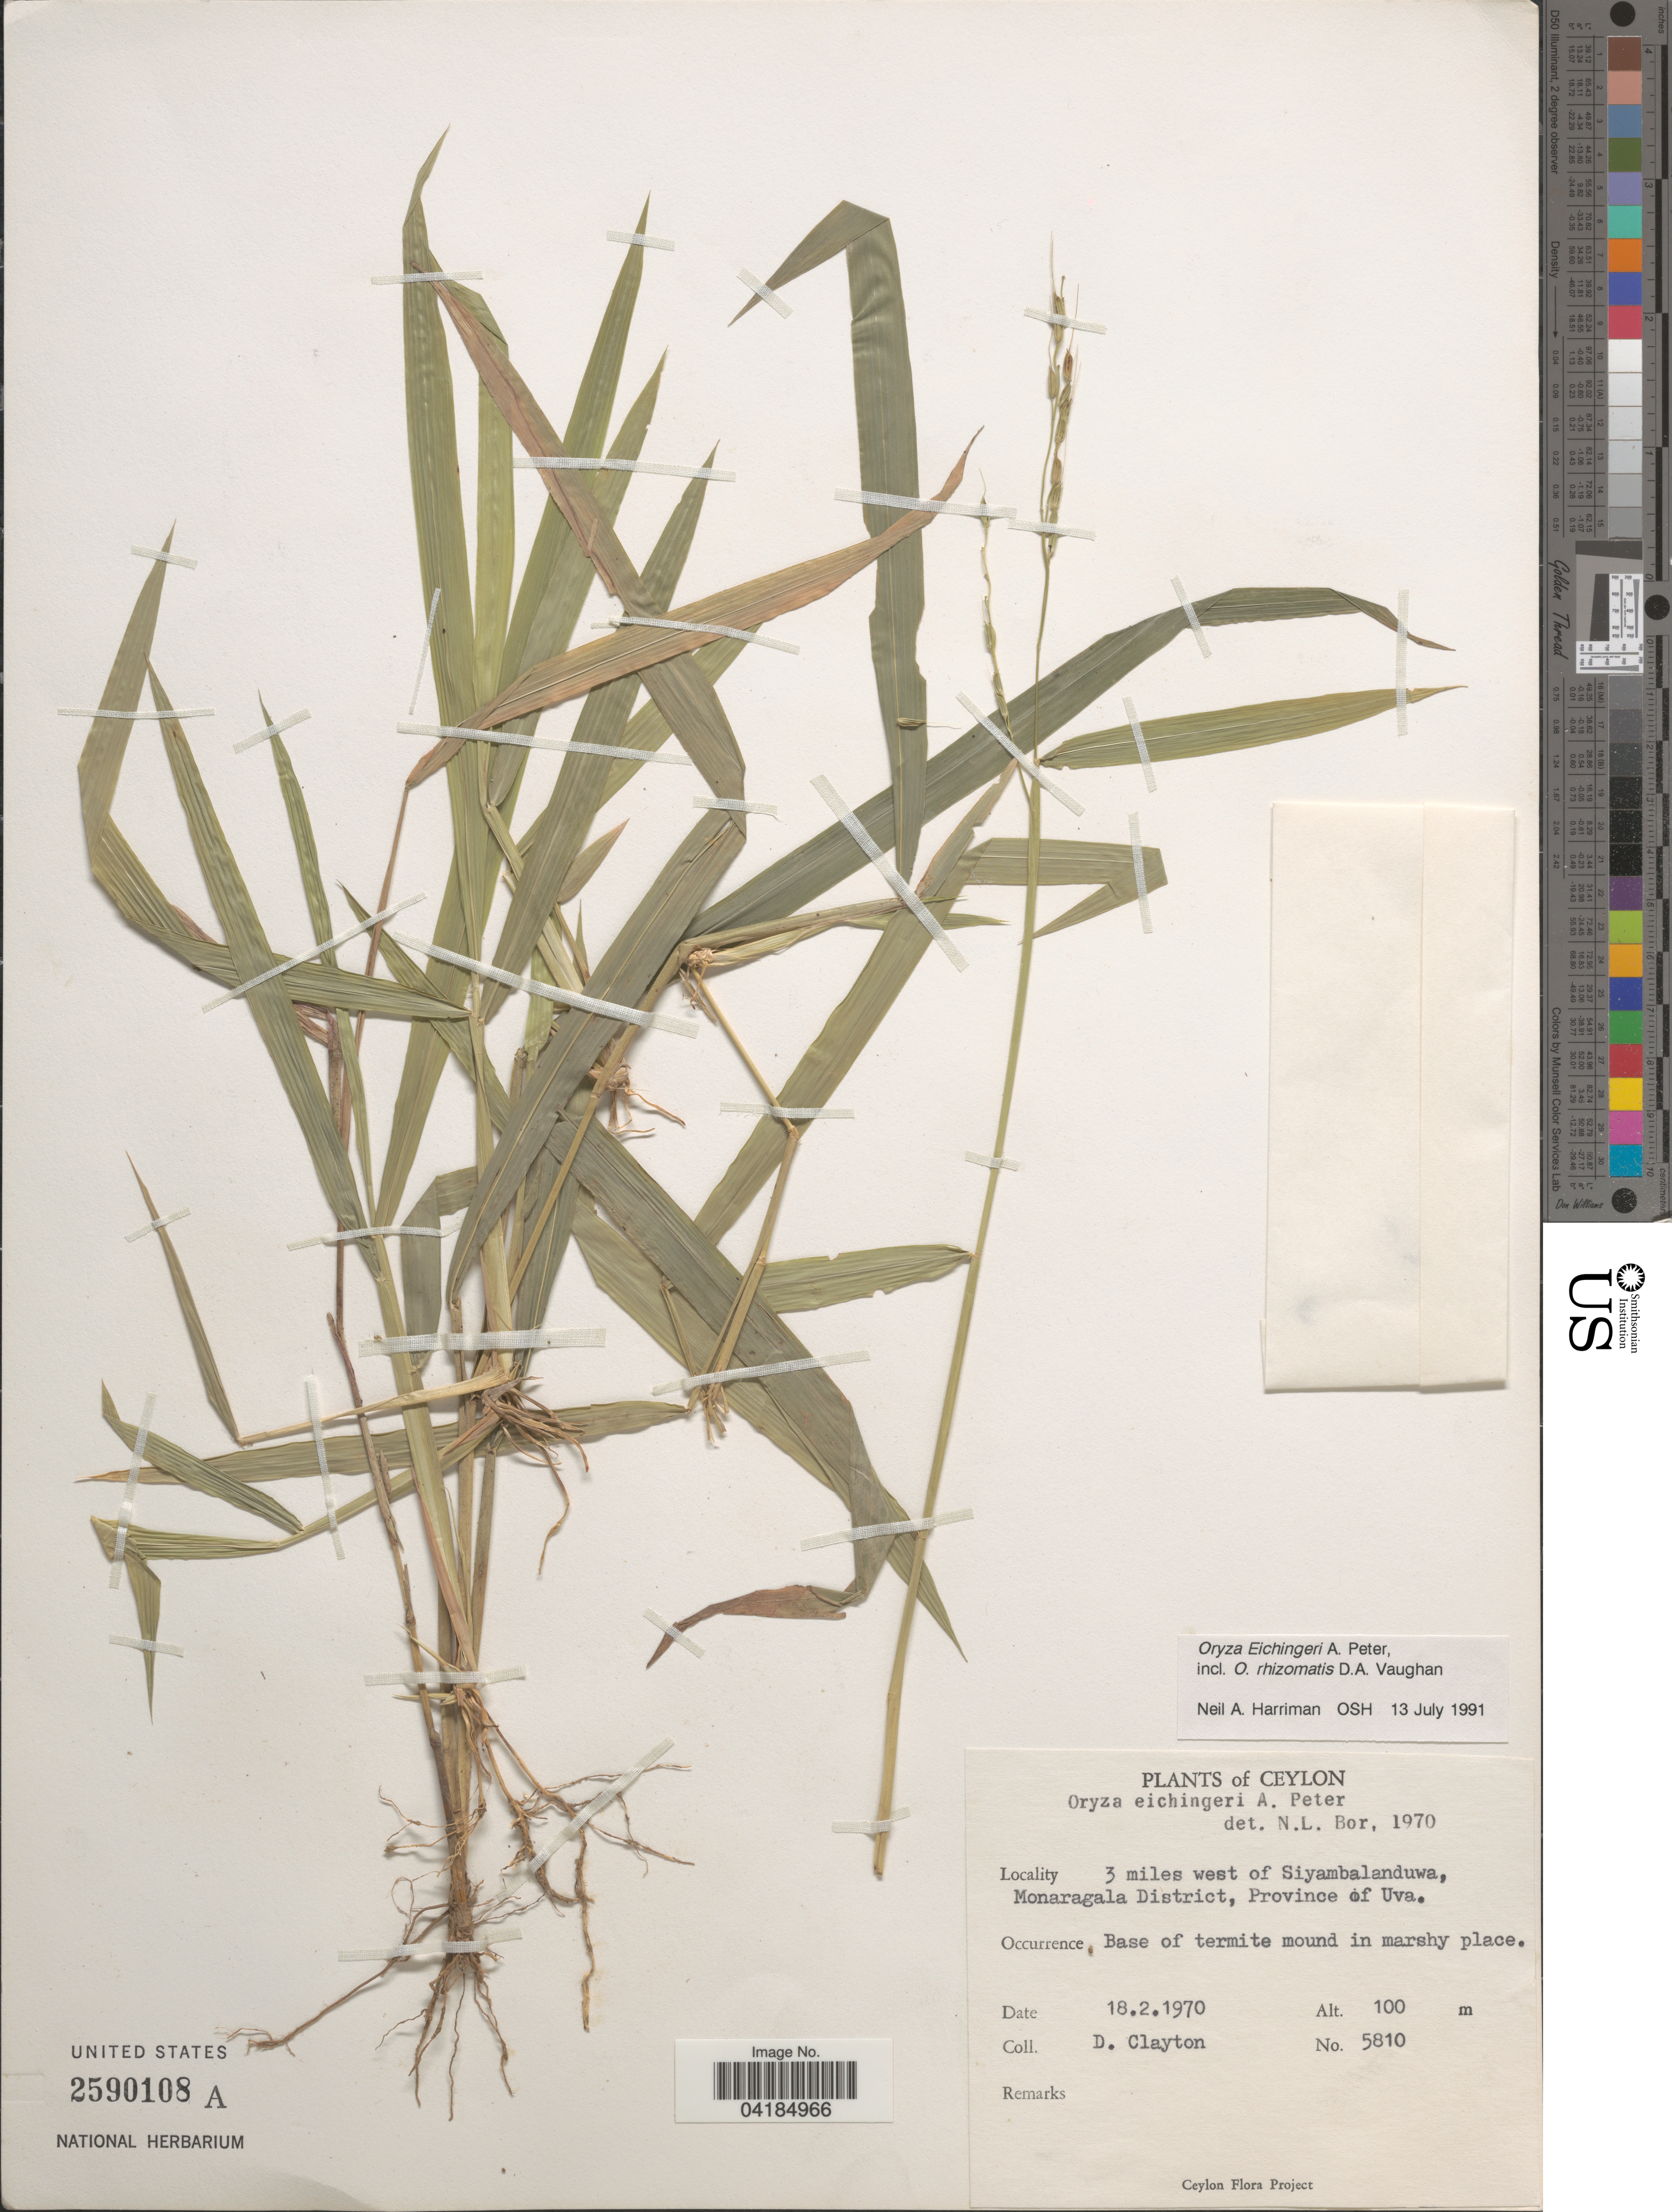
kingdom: Plantae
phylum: Tracheophyta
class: Liliopsida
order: Poales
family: Poaceae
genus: Oryza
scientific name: Oryza eichingeri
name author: Peter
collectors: D. Clayton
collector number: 5810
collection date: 1970-02-18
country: Sri Lanka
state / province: Uva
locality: Ceylon. 3 miles west of Siyambalanduwa, Monaragala District.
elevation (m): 100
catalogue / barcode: US 2590108A